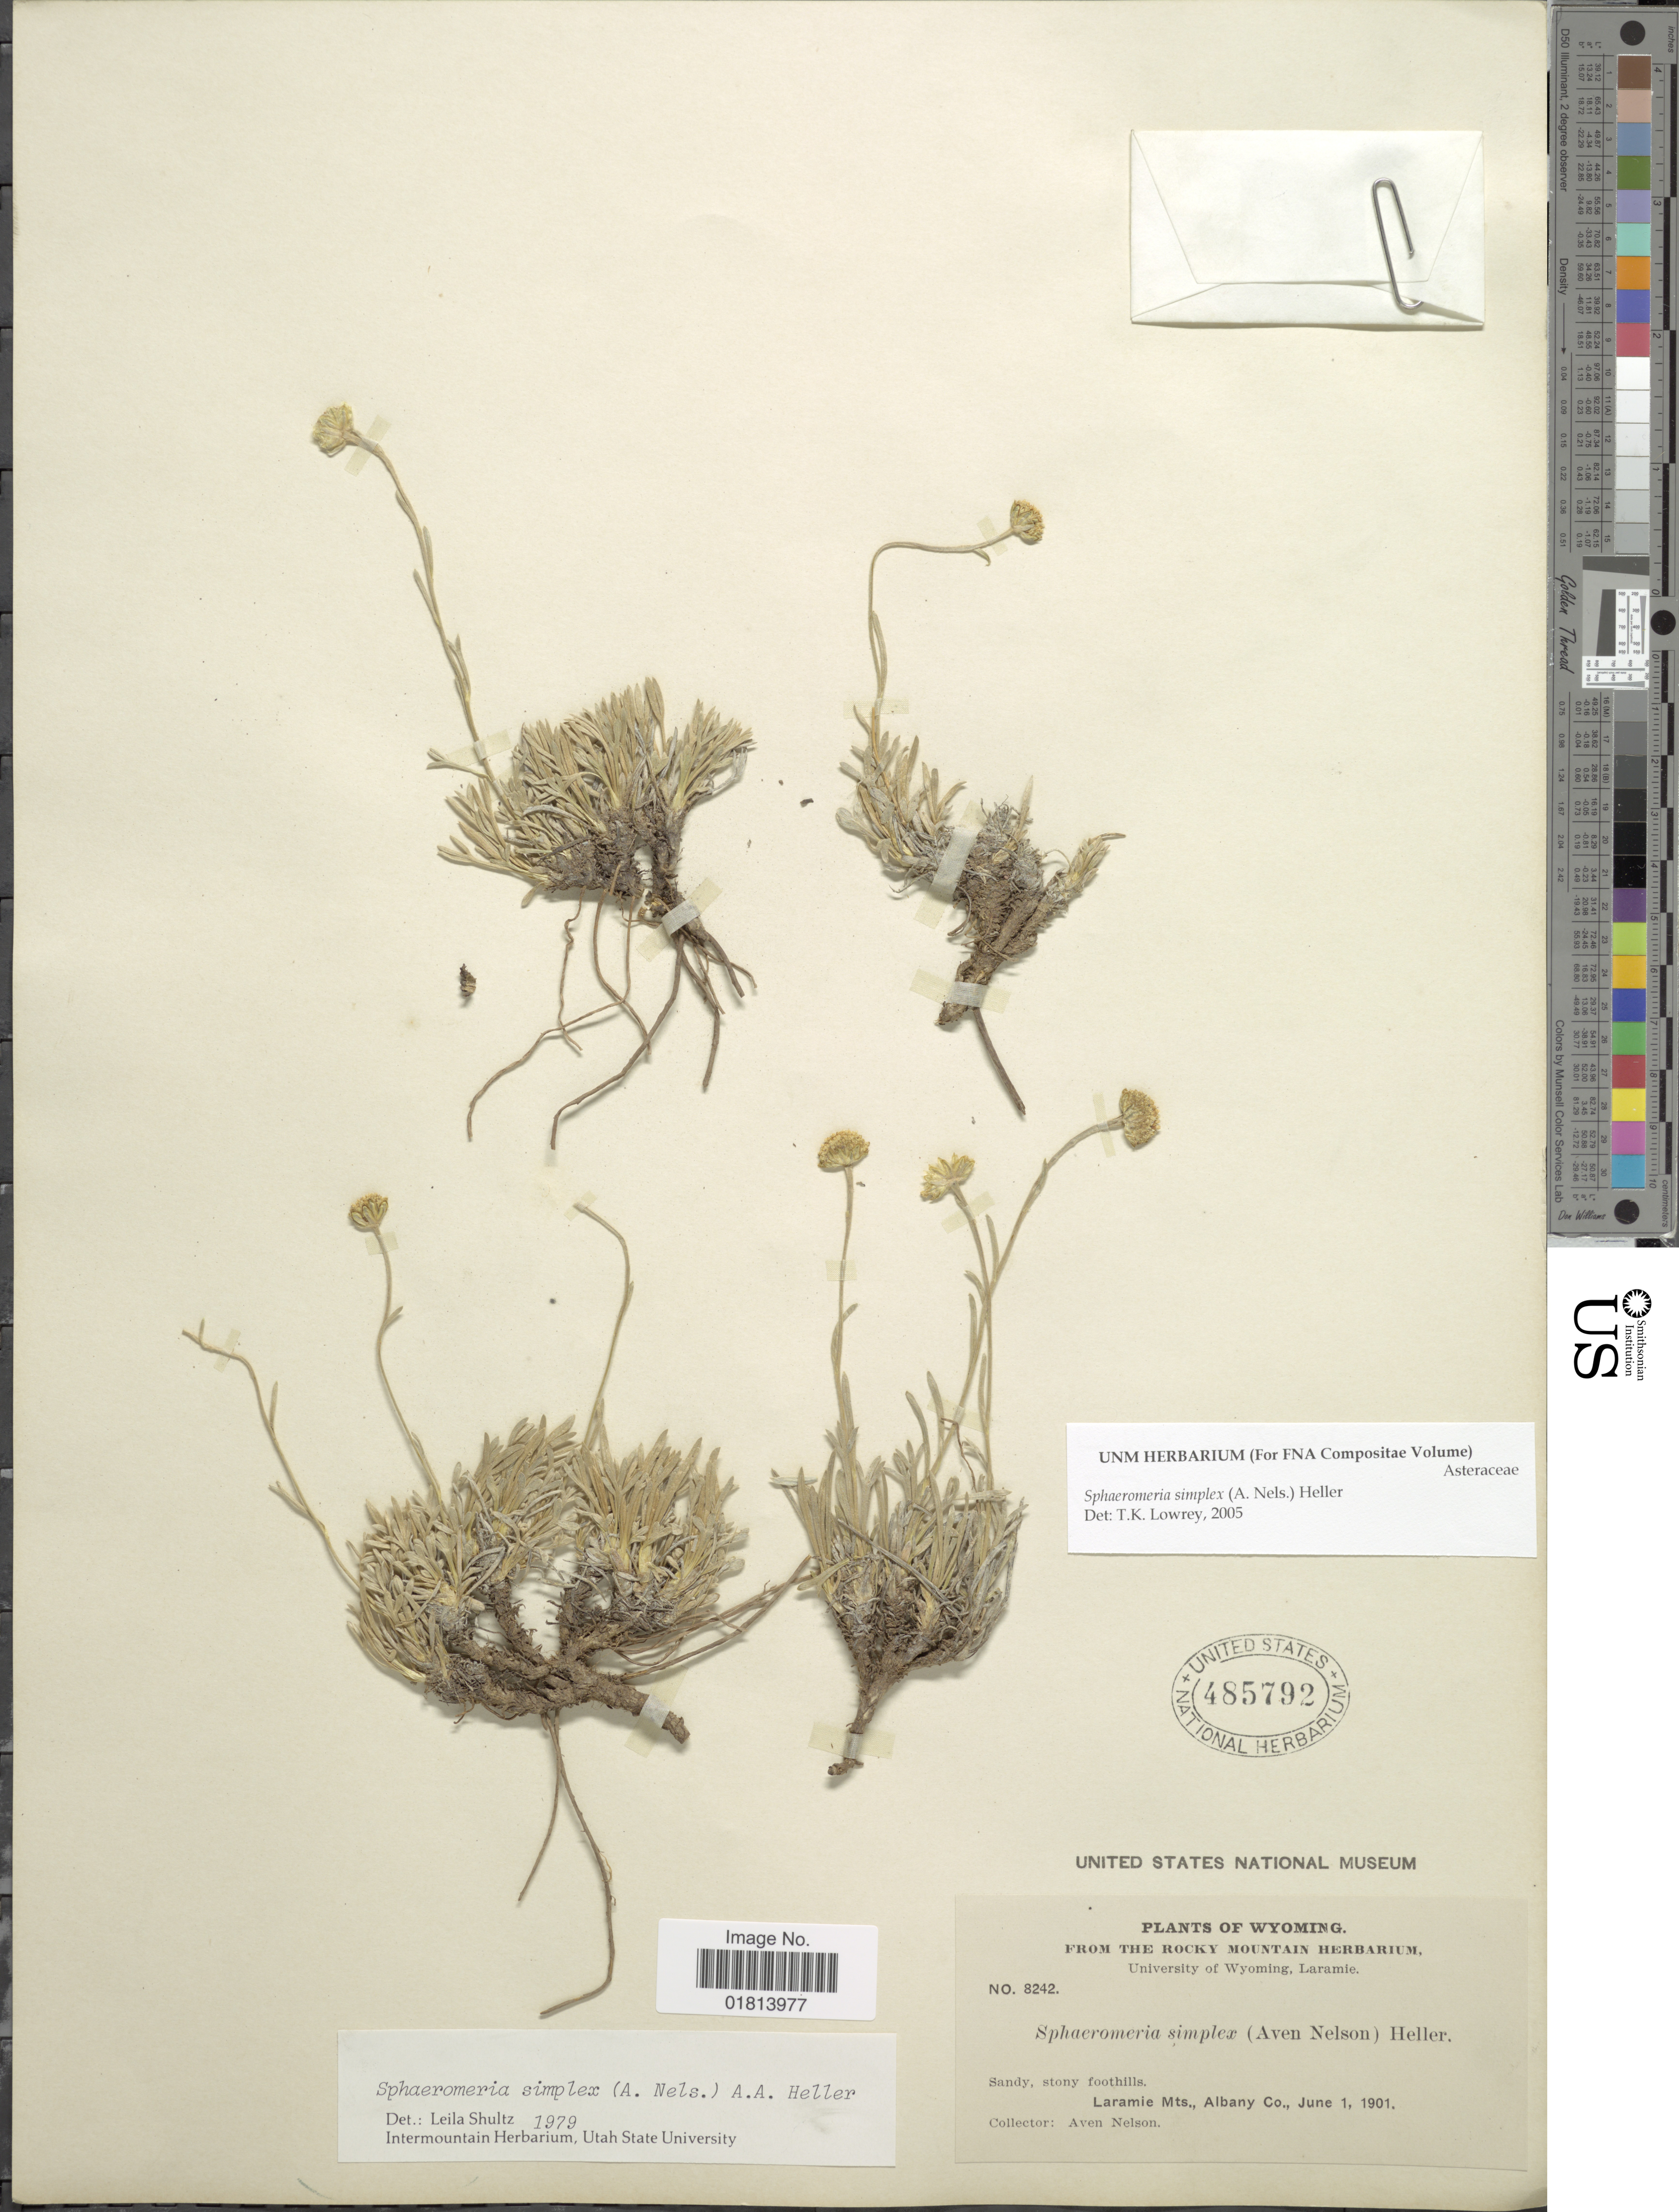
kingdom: Plantae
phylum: Tracheophyta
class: Magnoliopsida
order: Asterales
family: Asteraceae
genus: Sphaeromeria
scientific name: Sphaeromeria simplex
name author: (A. Nelson) A. Heller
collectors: A. Nelson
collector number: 8242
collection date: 1901-06-01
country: United States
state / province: Wyoming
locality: Laramie Mts., Albany Co.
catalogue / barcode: US 485792